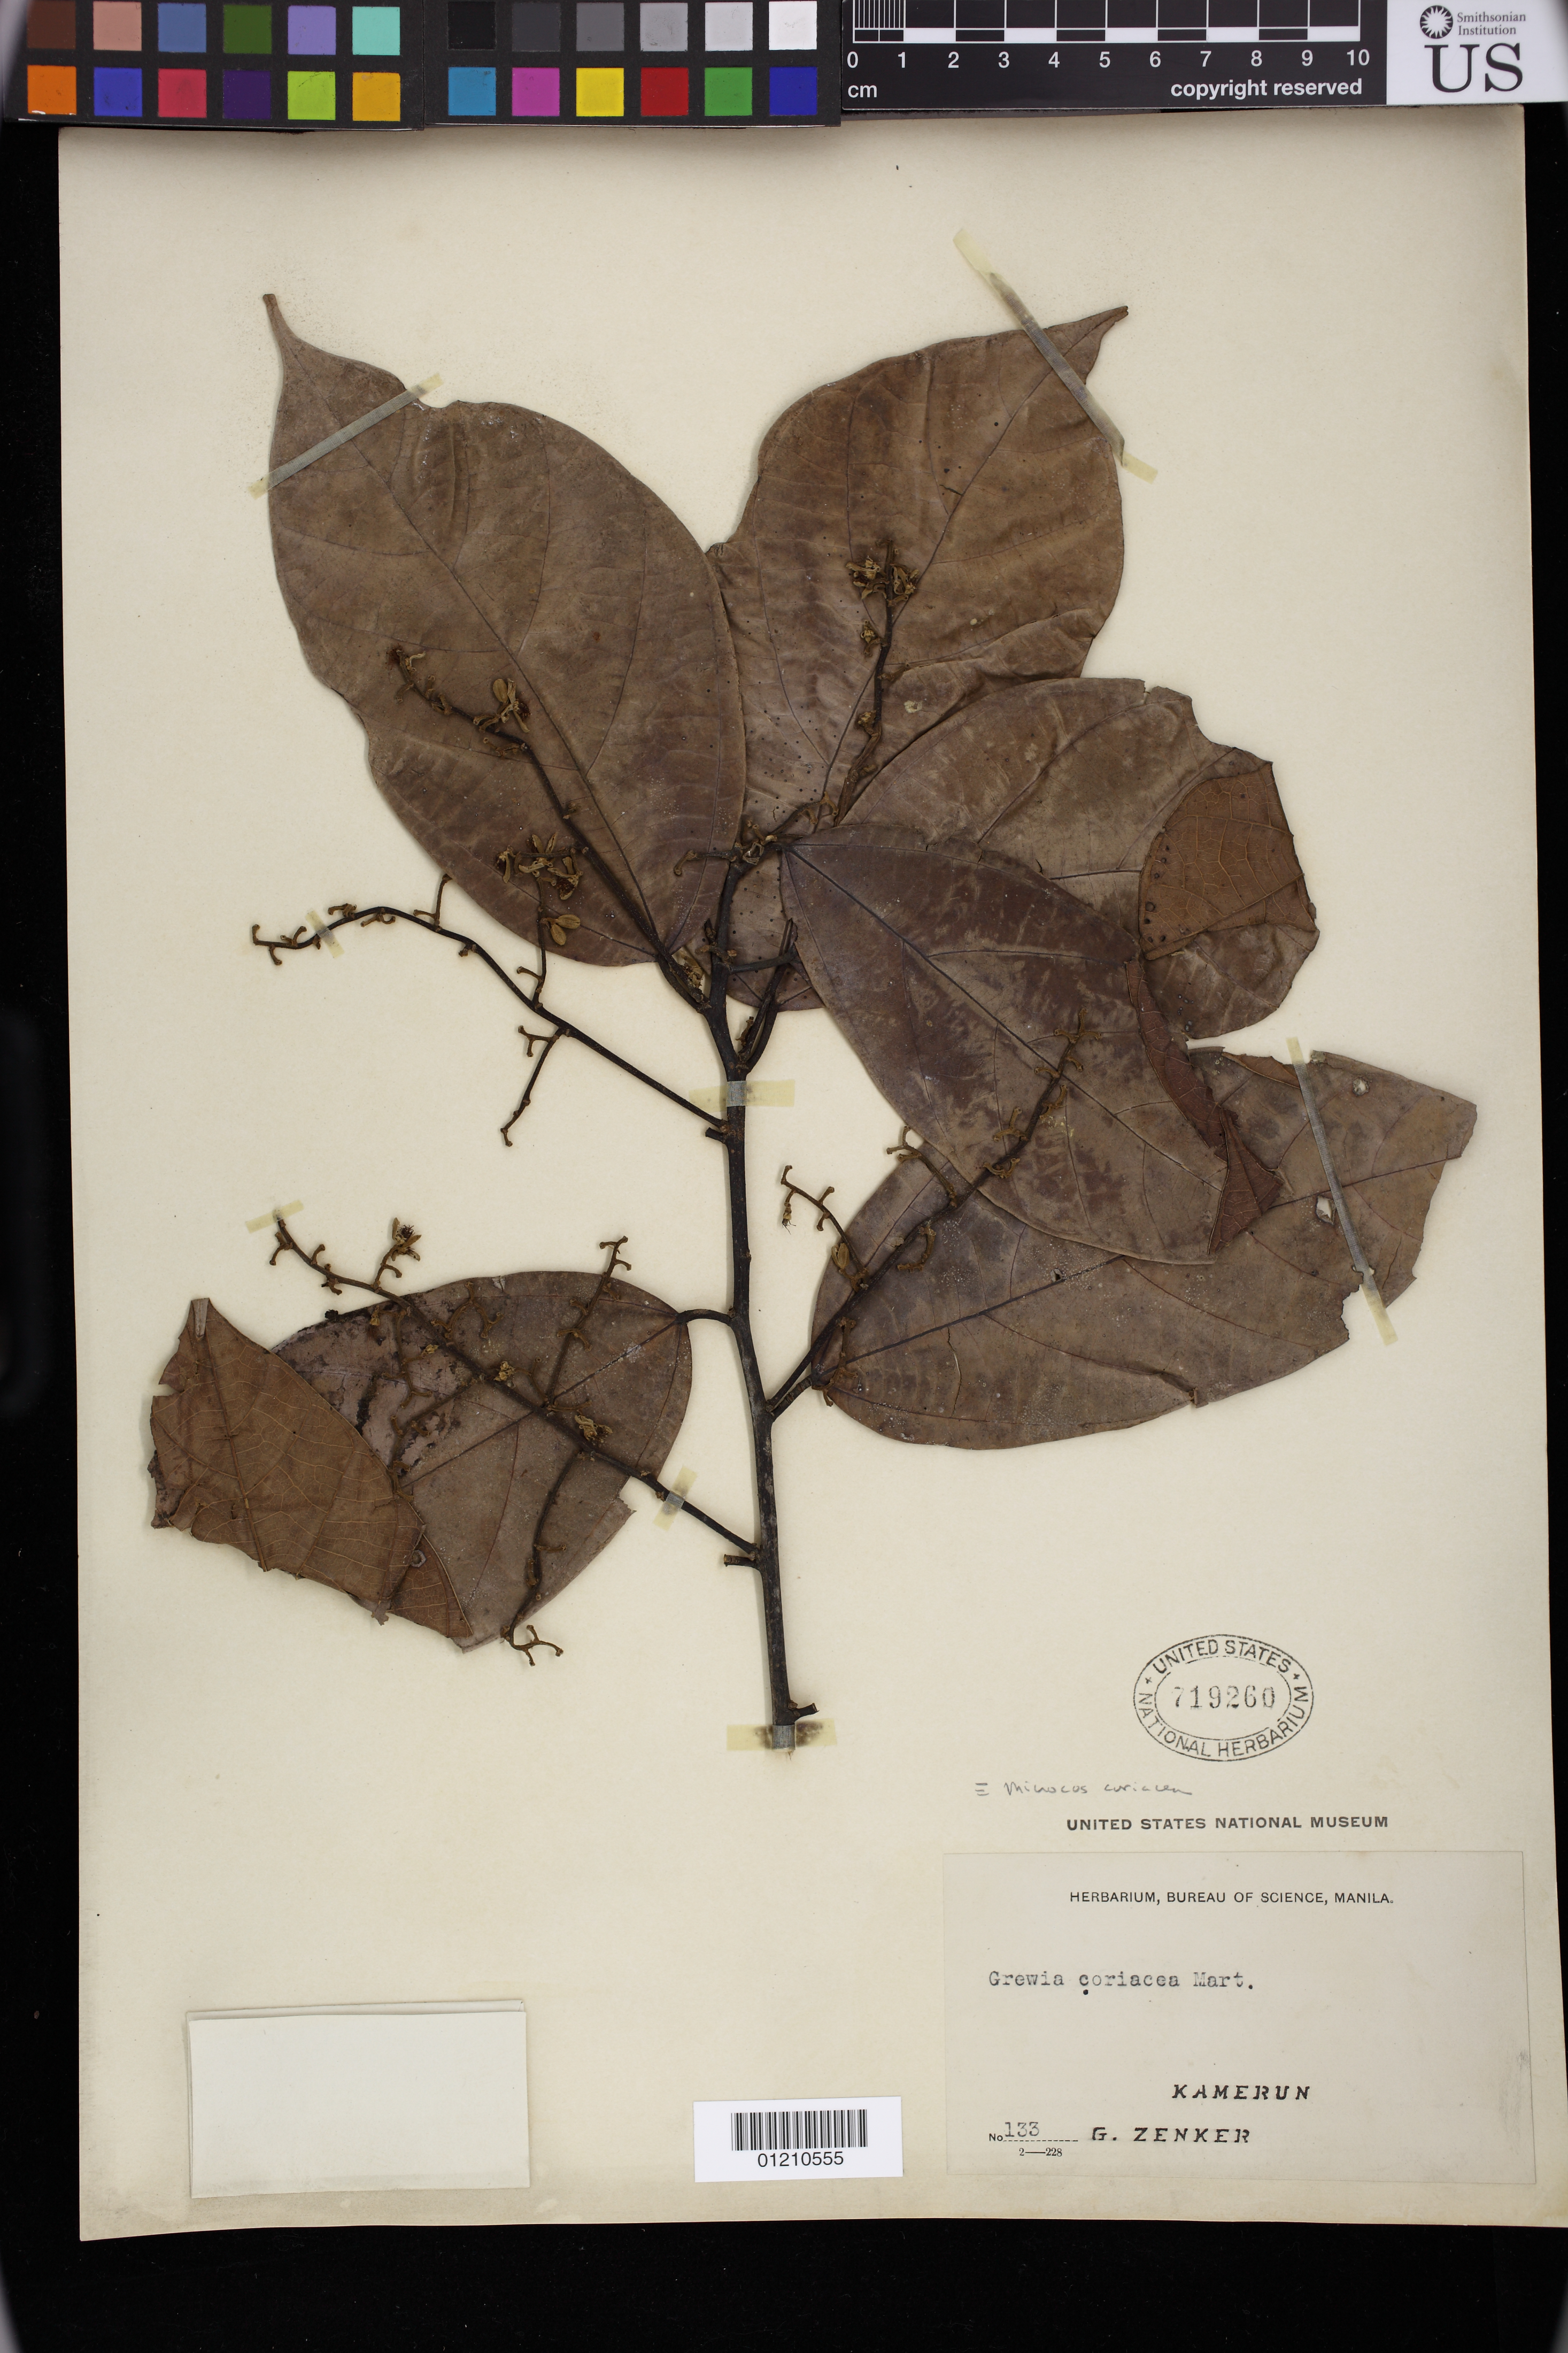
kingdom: Plantae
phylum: Tracheophyta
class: Magnoliopsida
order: Malvales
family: Malvaceae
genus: Microcos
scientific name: Microcos coriacea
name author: (Mast.) Burret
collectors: G. A. Zenker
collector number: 133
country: Cameroon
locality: Kamerun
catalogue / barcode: US 719260